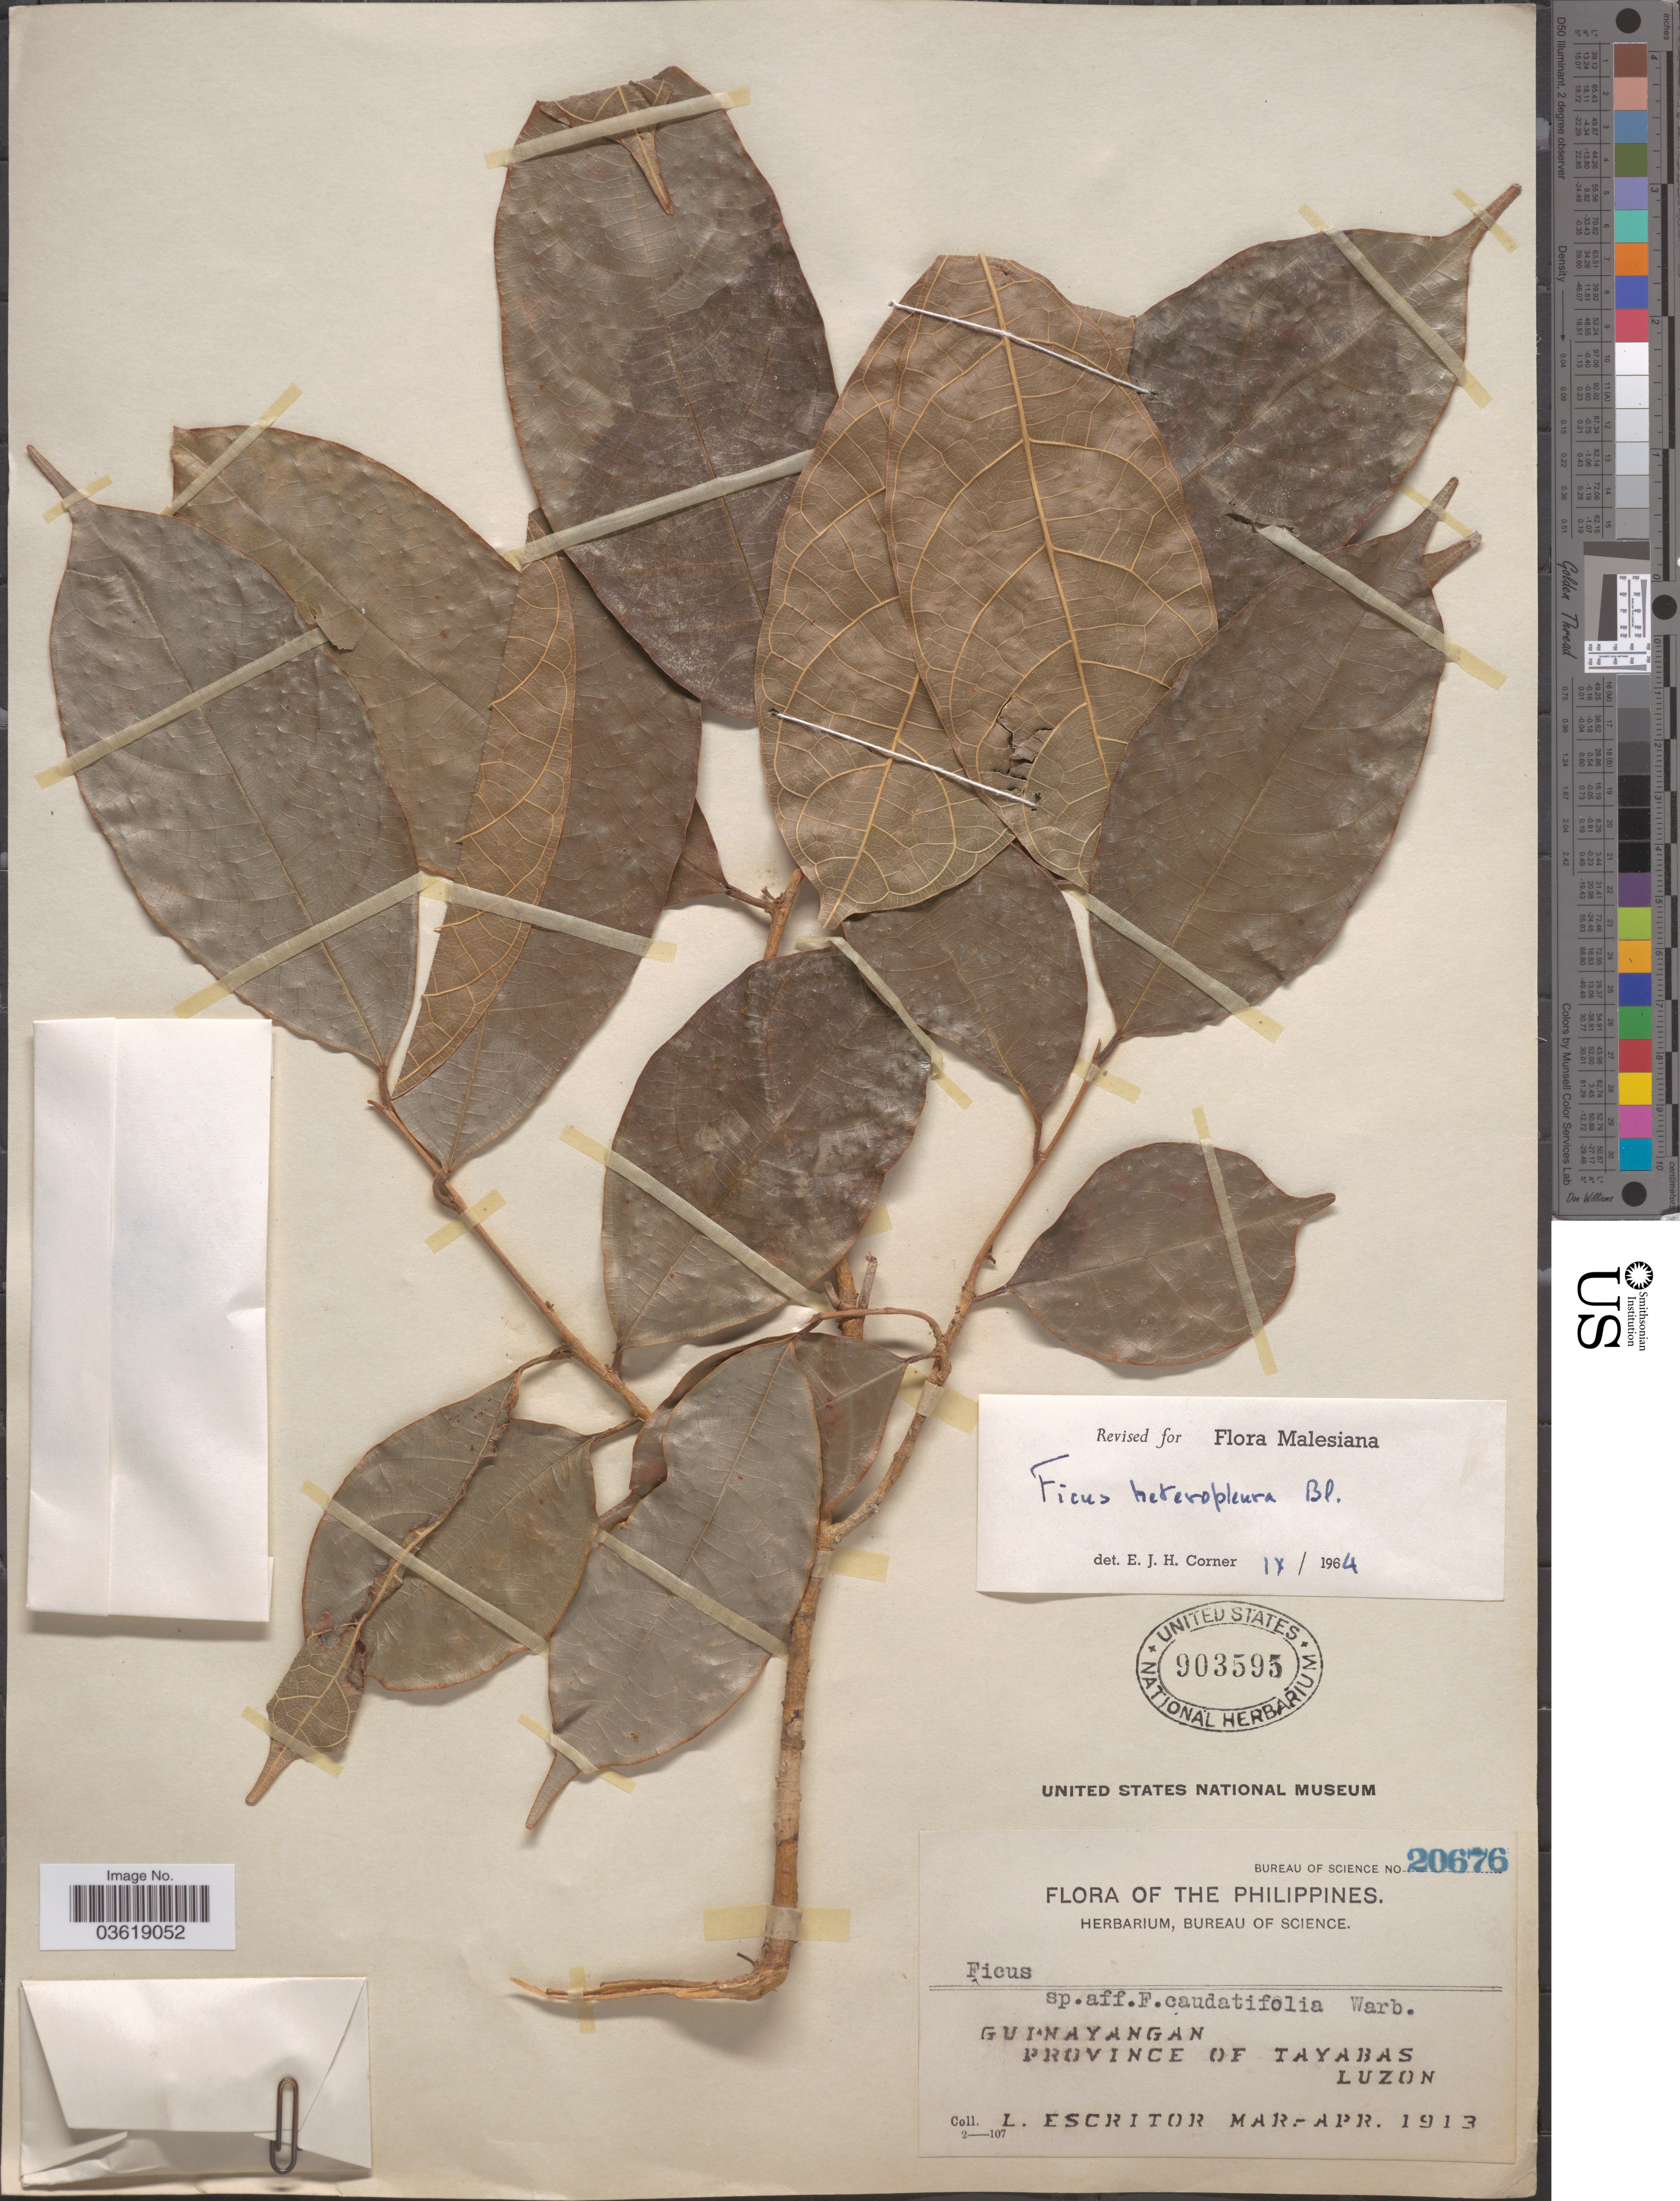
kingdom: Plantae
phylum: Tracheophyta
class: Magnoliopsida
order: Rosales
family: Moraceae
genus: Ficus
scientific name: Ficus heteropleura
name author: Blume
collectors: L. Escritor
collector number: Bureau of Science 20676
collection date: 1913-03/1913-04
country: Philippines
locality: Guinayangan. Province of Tayabas, Luzon.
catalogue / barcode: US 903595